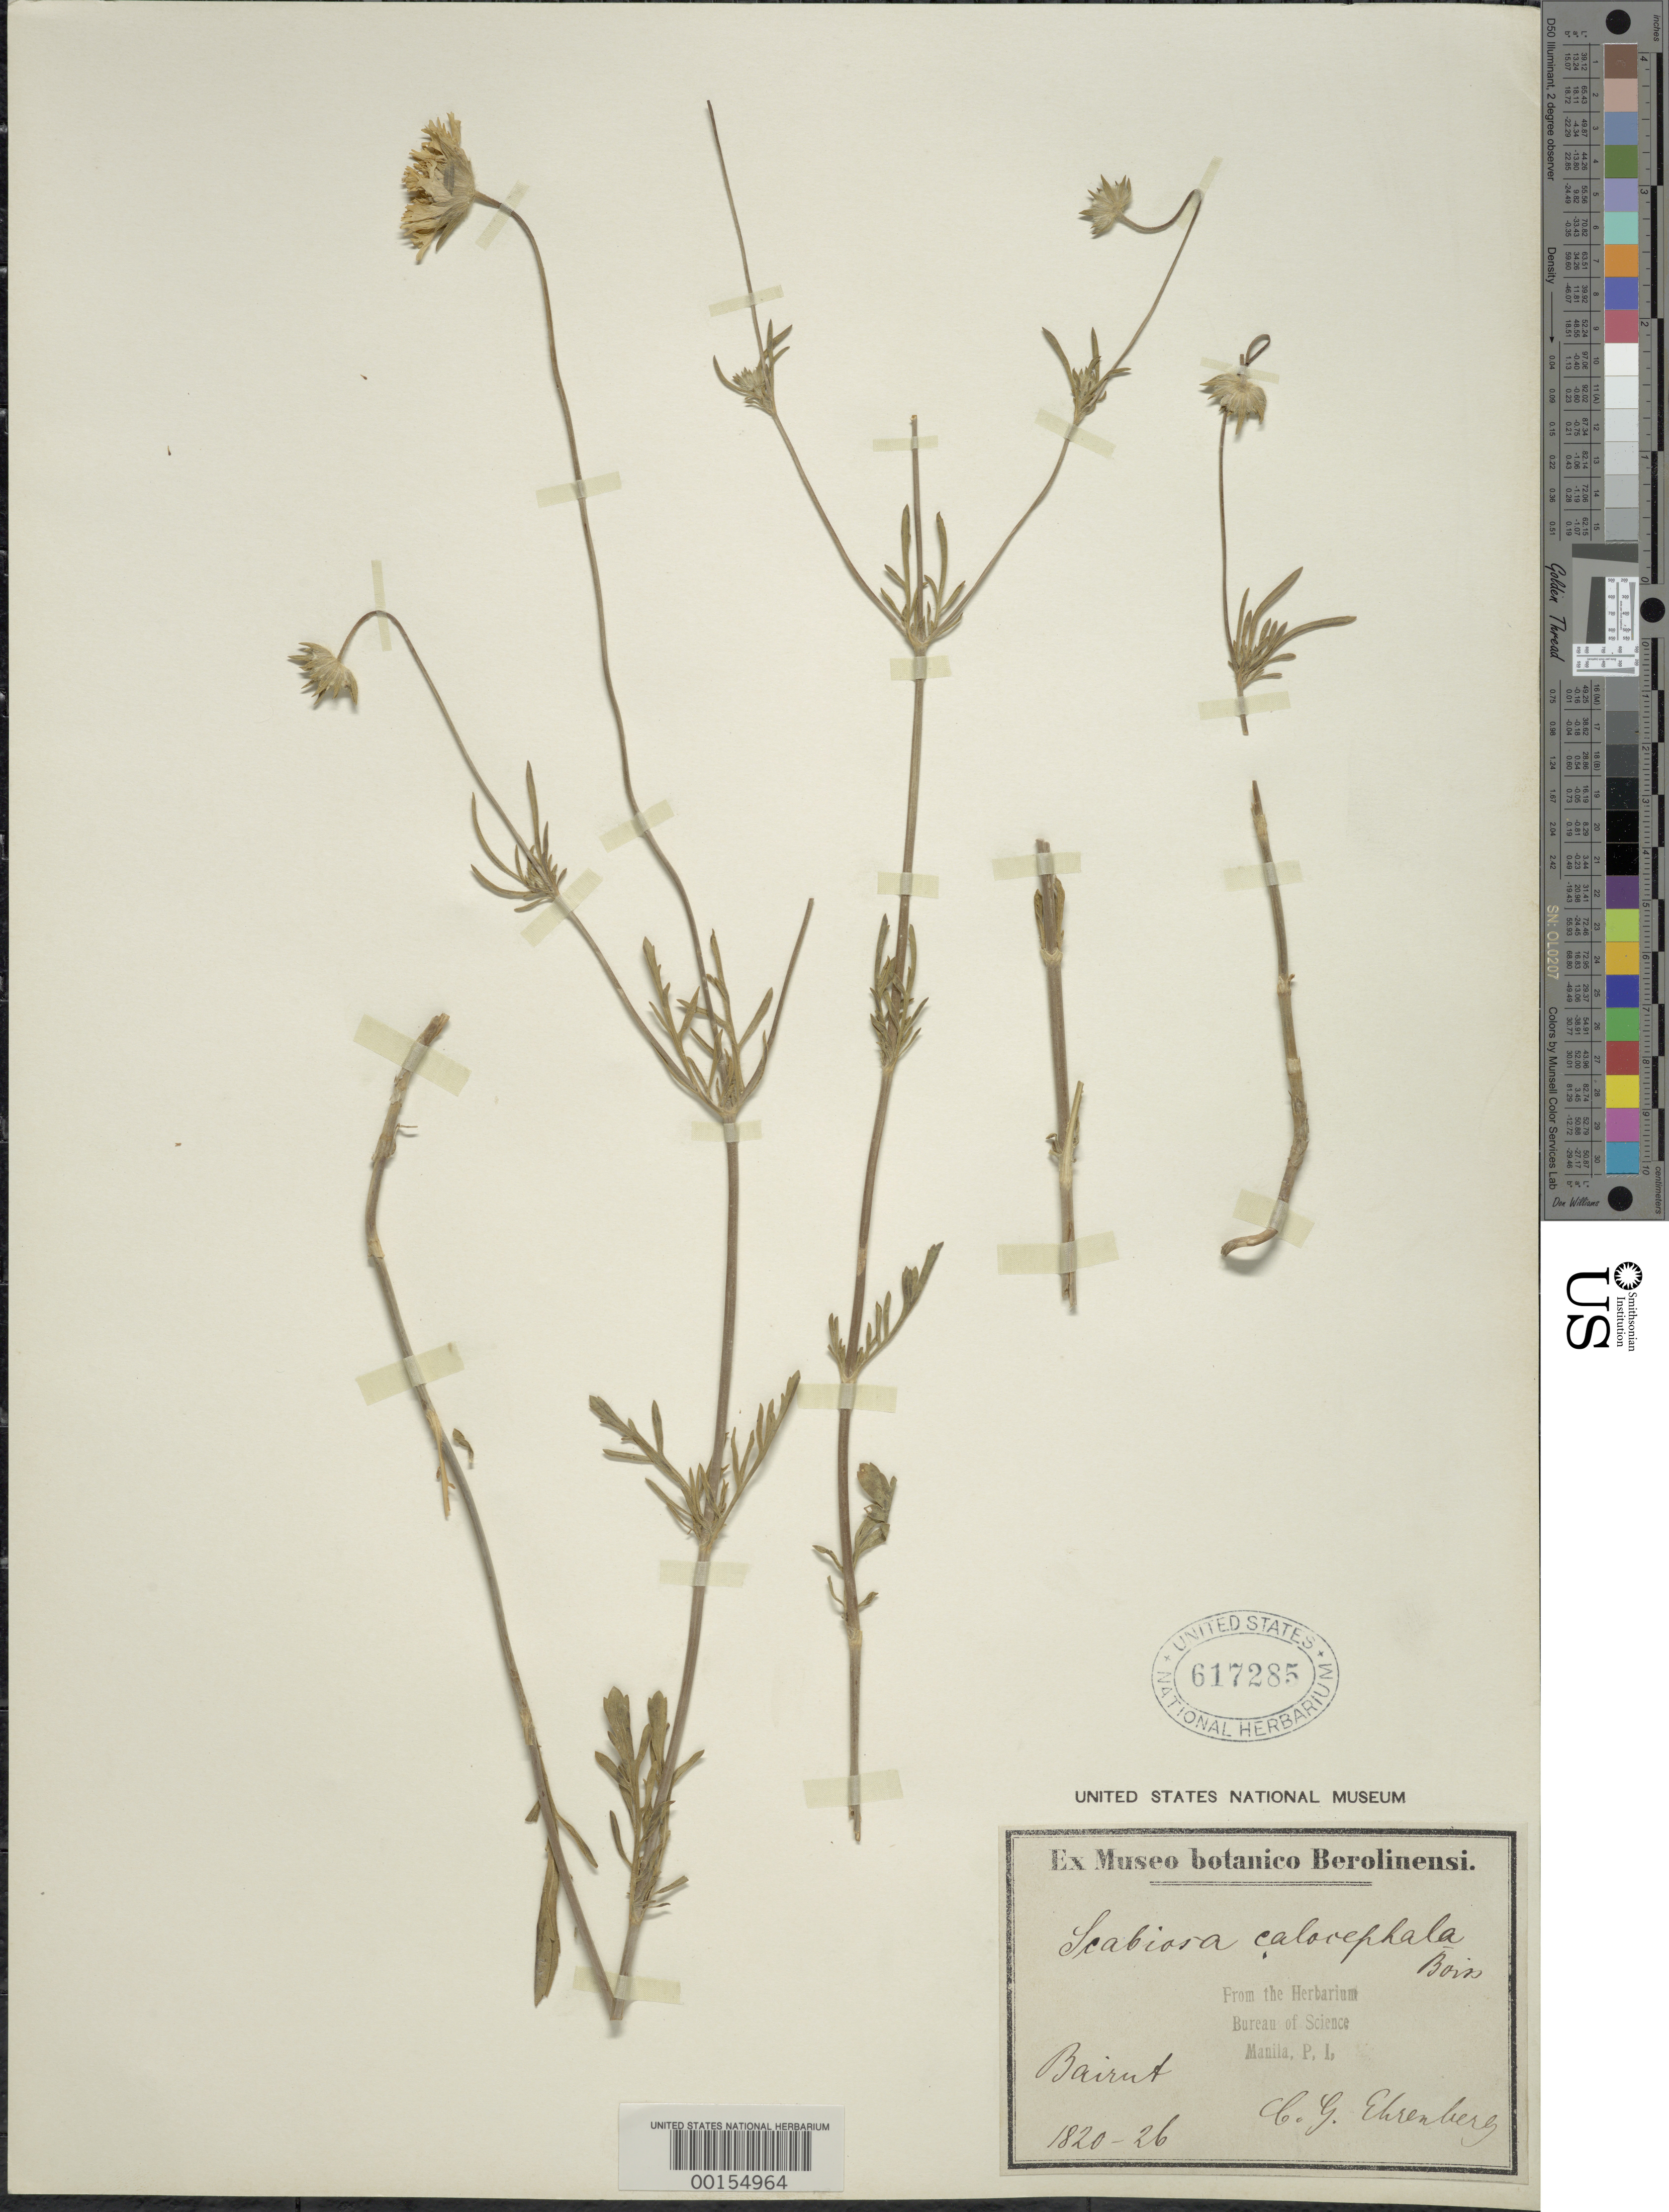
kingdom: Plantae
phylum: Tracheophyta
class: Magnoliopsida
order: Dipsacales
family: Caprifoliaceae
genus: Scabiosa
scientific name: Scabiosa calocephala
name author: Boiss.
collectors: C. Ehrenberg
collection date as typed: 1820 to -- --- 1826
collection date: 1820/1826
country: Lebanon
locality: Bairut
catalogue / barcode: US 617285